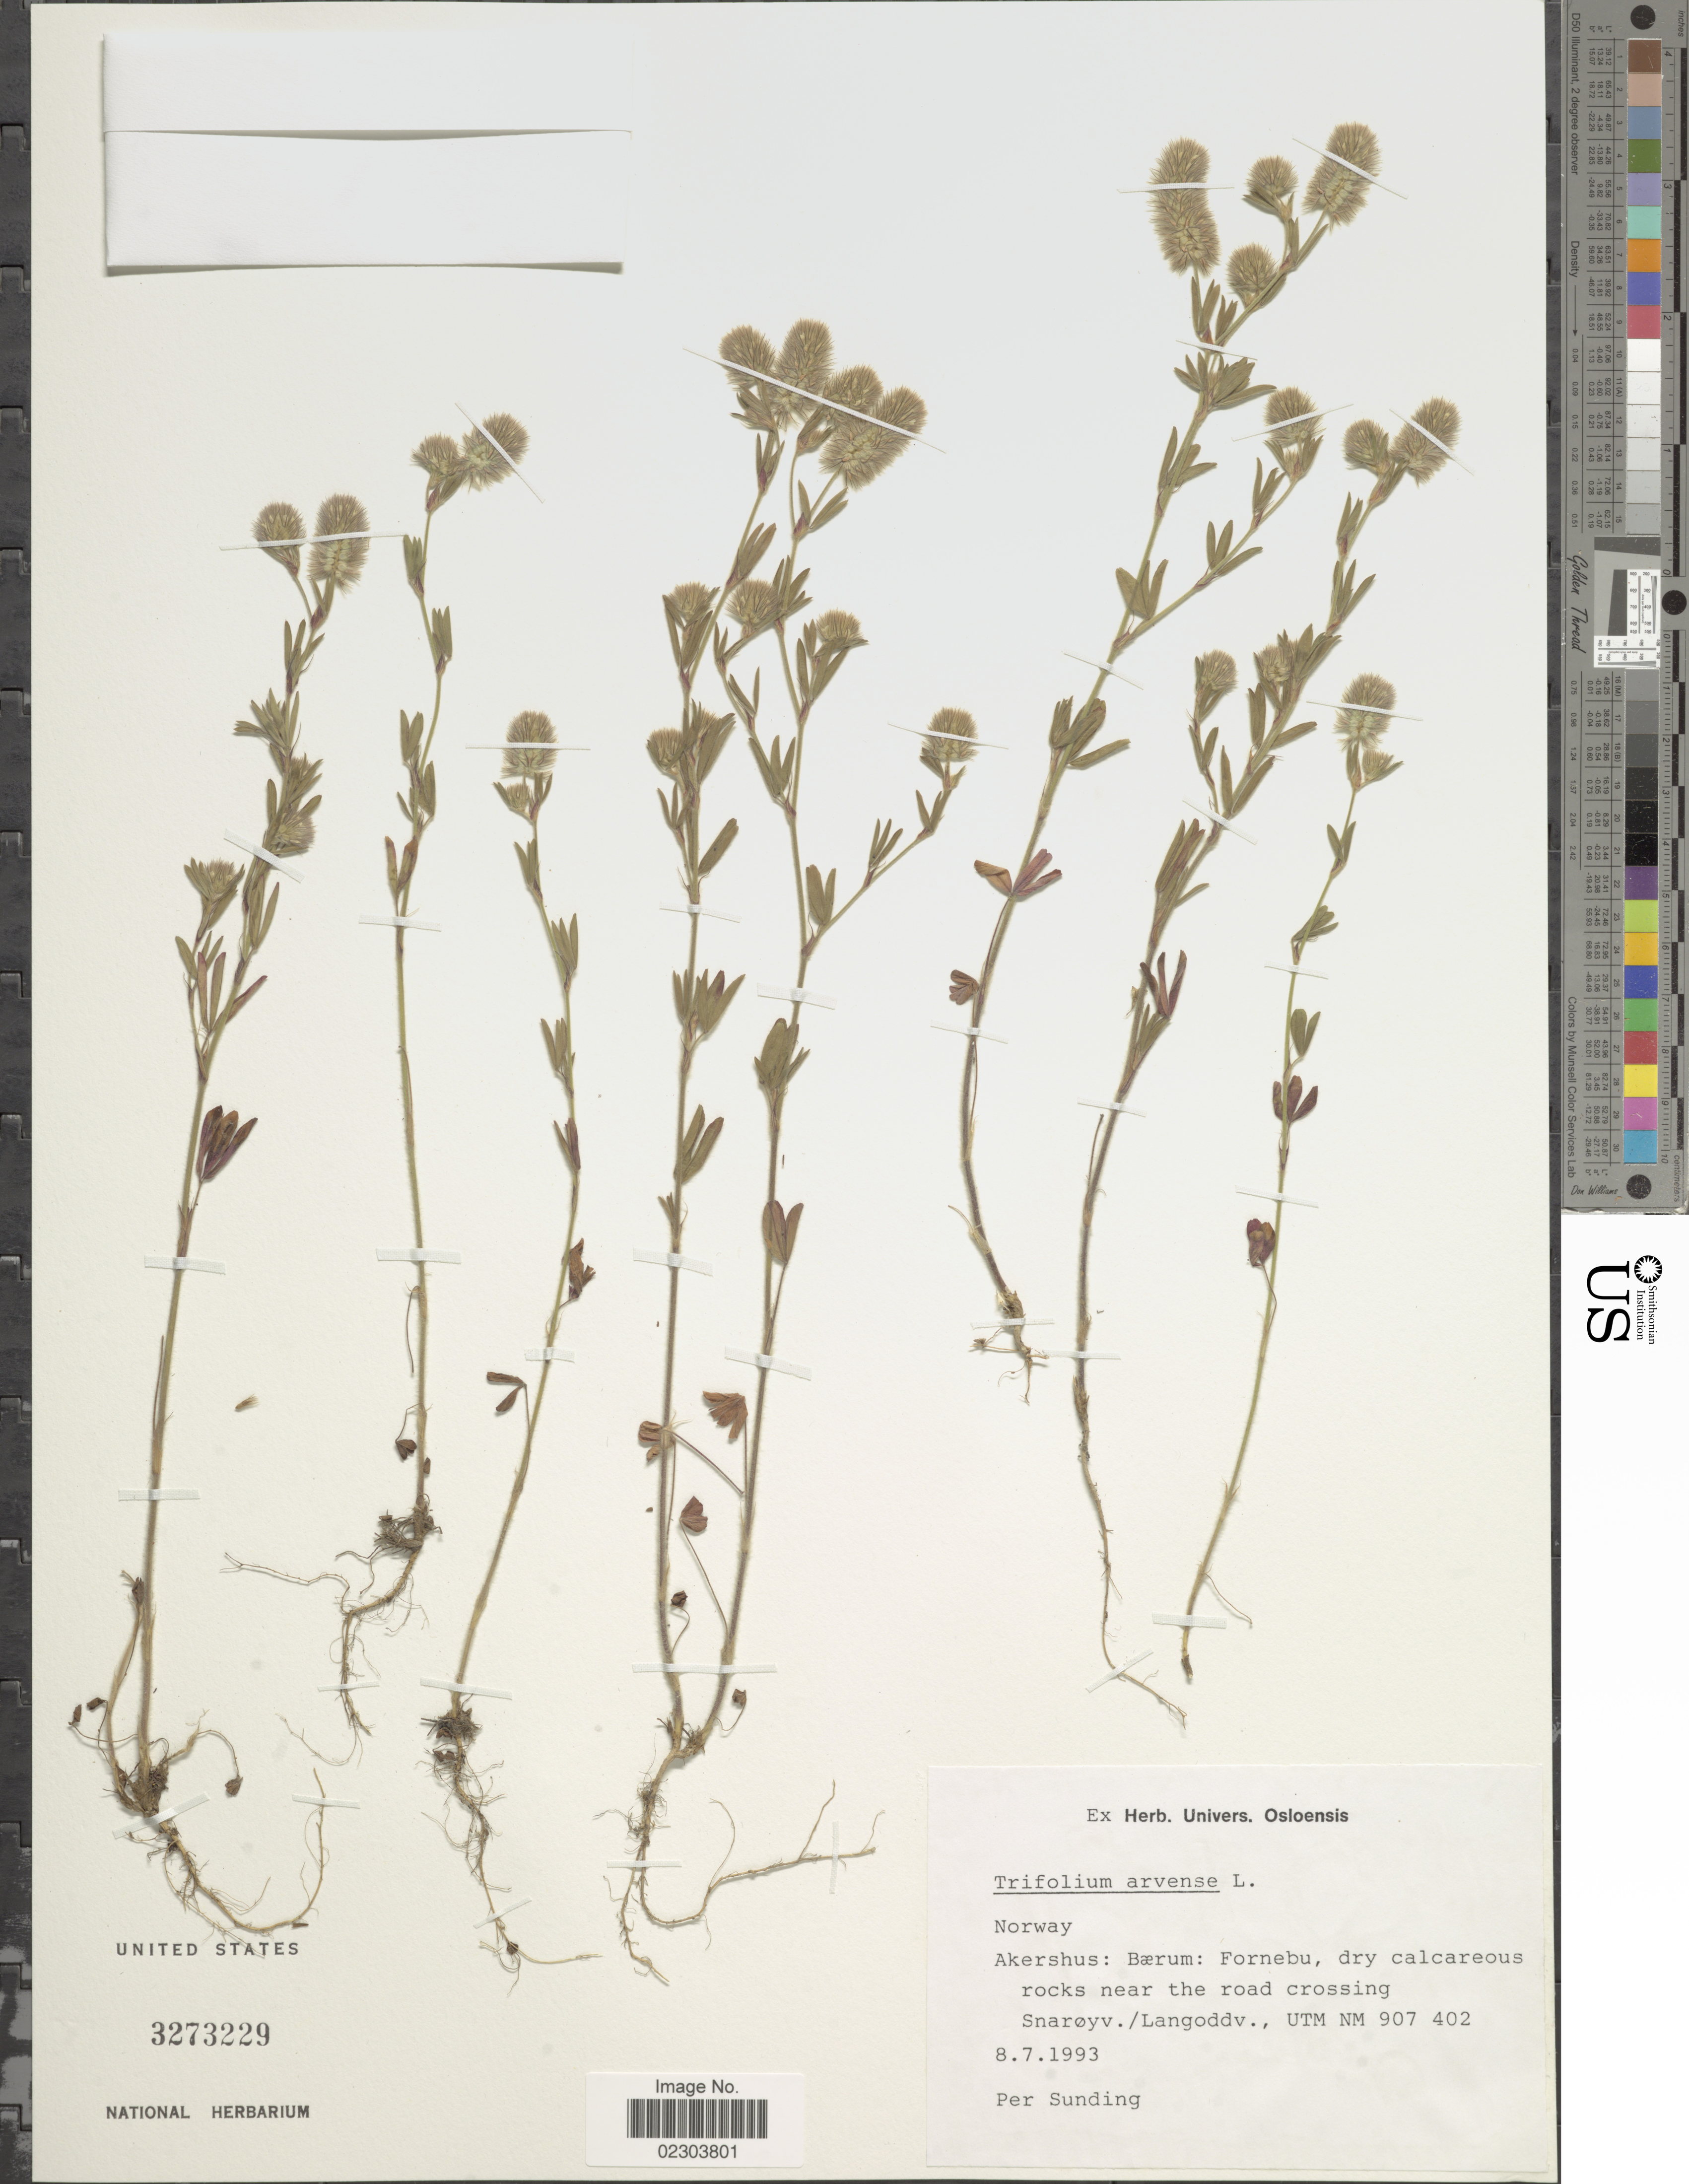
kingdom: Plantae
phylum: Tracheophyta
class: Magnoliopsida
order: Fabales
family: Fabaceae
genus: Trifolium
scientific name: Trifolium arvense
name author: L.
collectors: P. O. Sunding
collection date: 1993-07-08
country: Norway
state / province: Akershus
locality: Baerum: Fornebu, dry calcareous rocks near the road crossing Snaroyv./ Langoddv.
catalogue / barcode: US 3273229